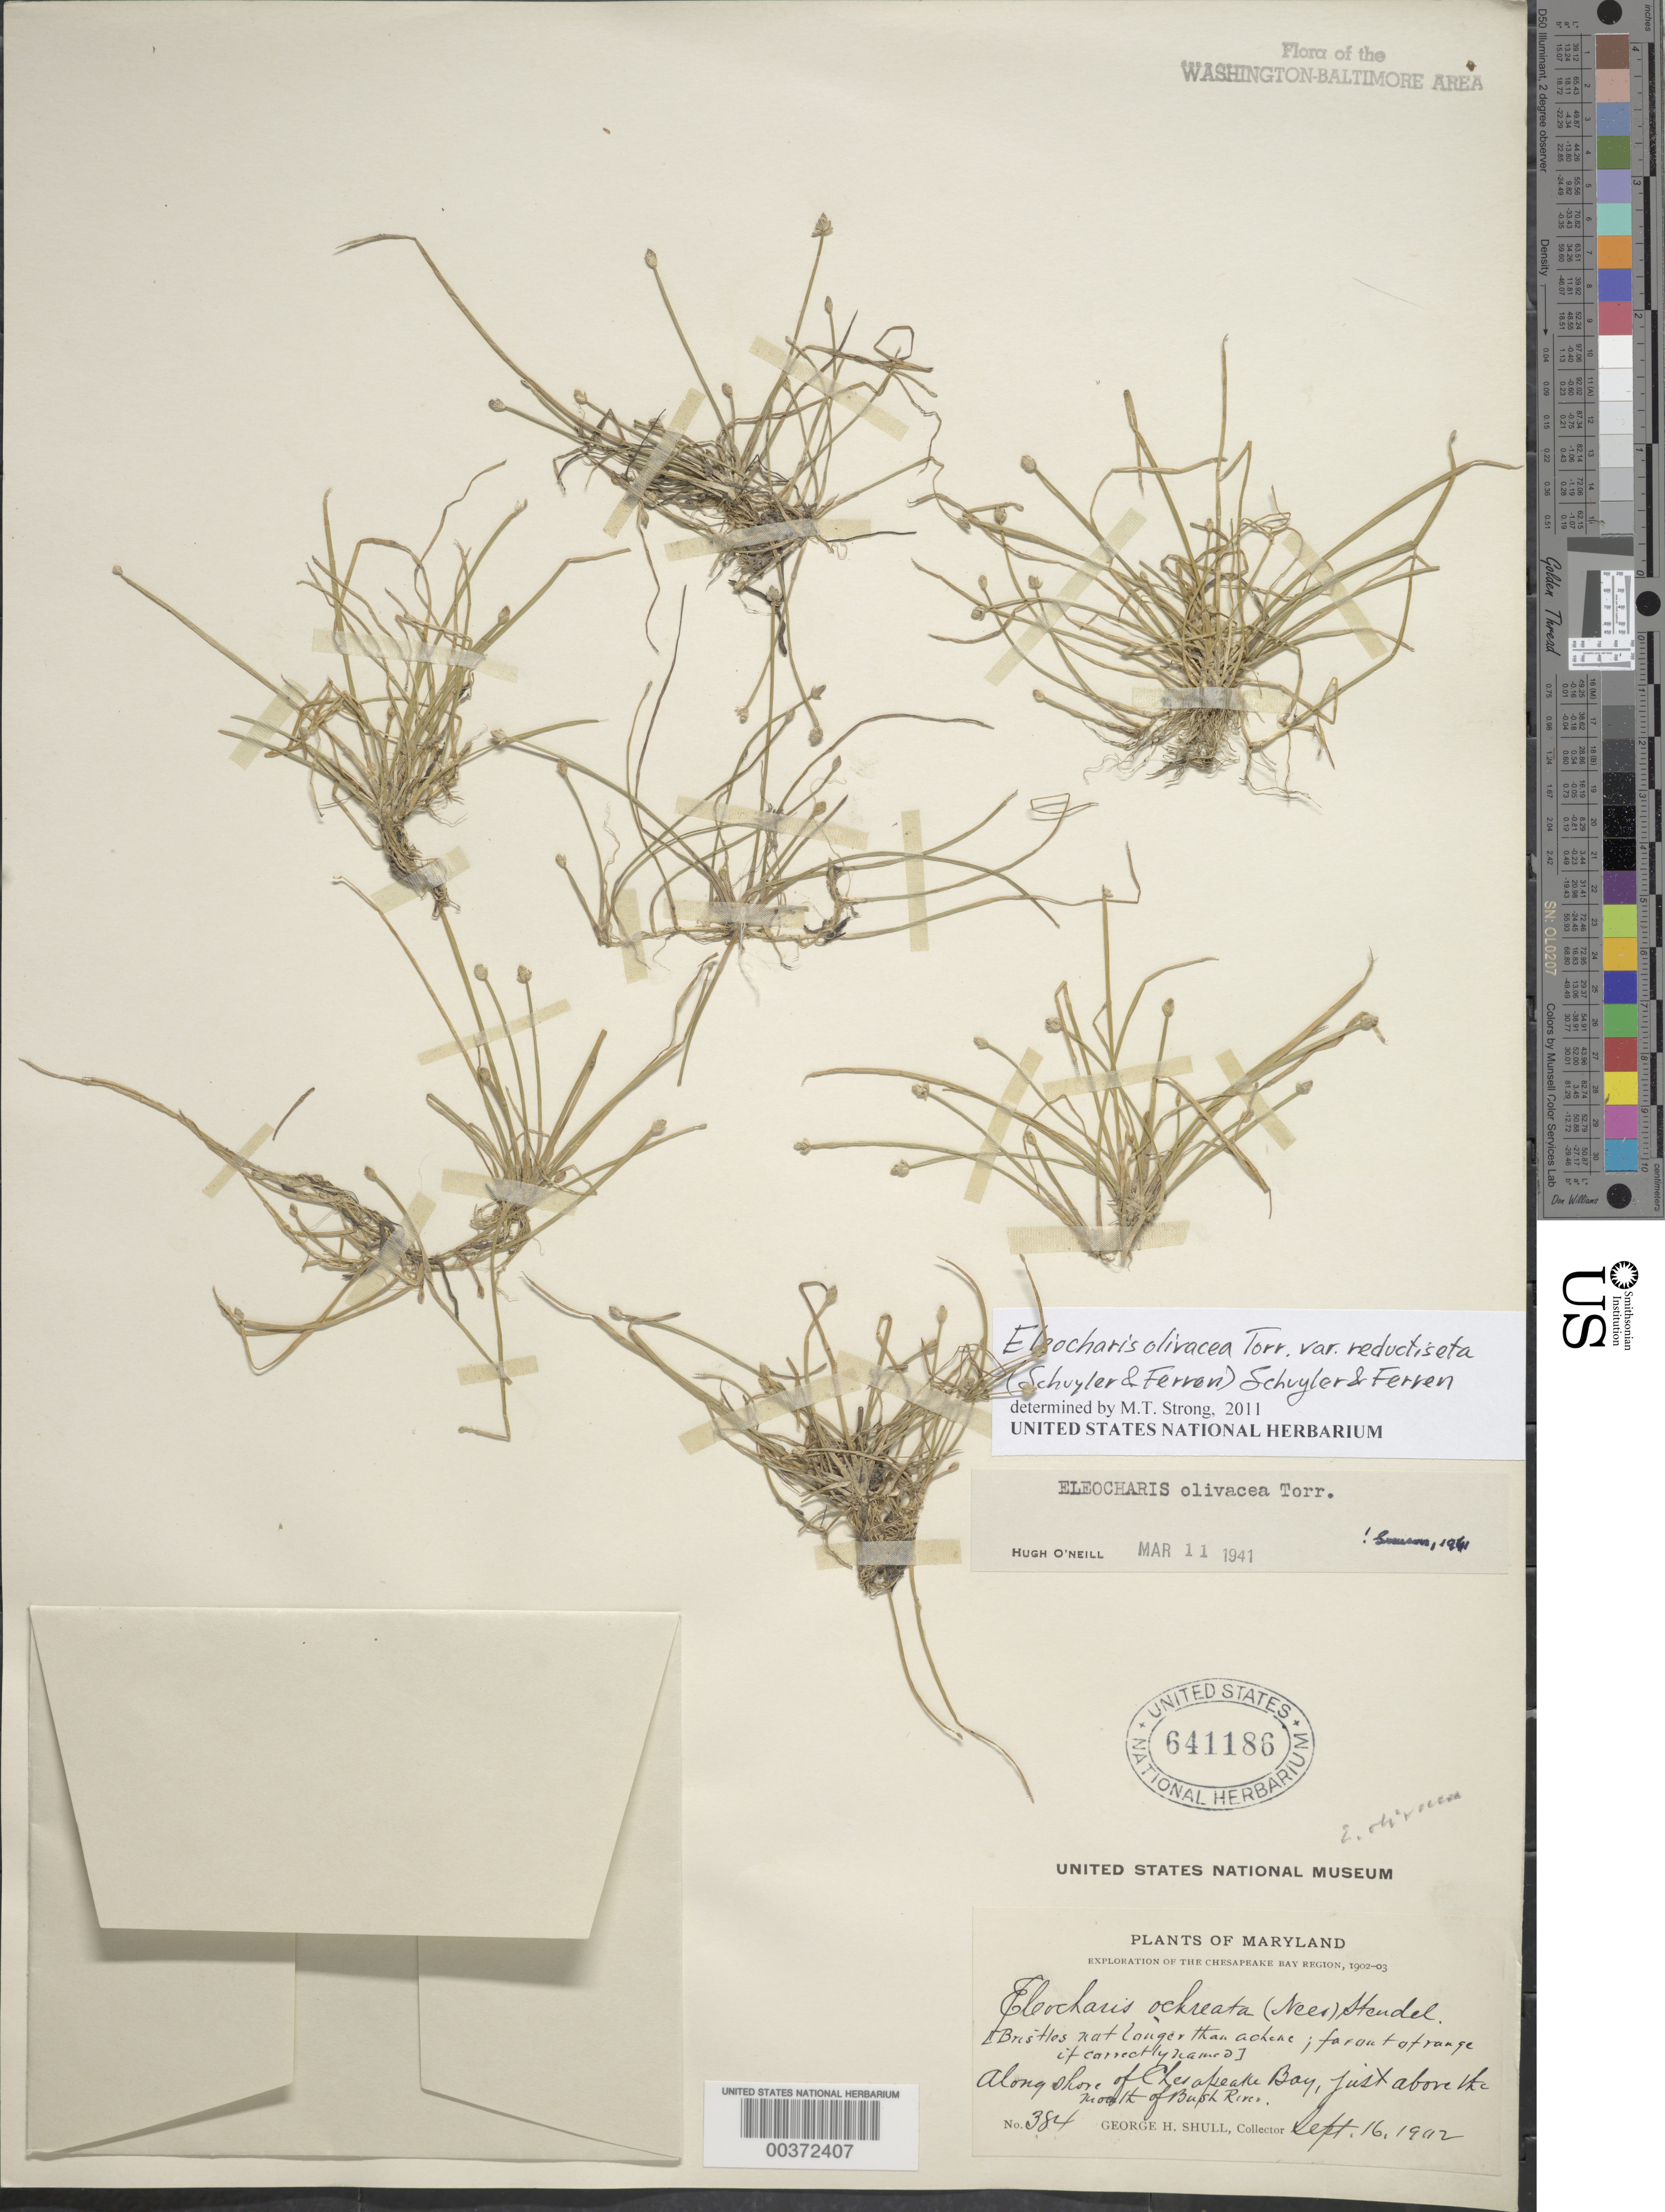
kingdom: Plantae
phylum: Tracheophyta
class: Liliopsida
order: Poales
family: Cyperaceae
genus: Eleocharis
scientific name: Eleocharis olivacea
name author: Torr.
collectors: G. H. Shull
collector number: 384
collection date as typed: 16 Sep 1902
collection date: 1902-09-16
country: United States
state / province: Maryland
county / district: Harford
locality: Chesapeake Bay above mouth of Bush River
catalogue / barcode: US 641186